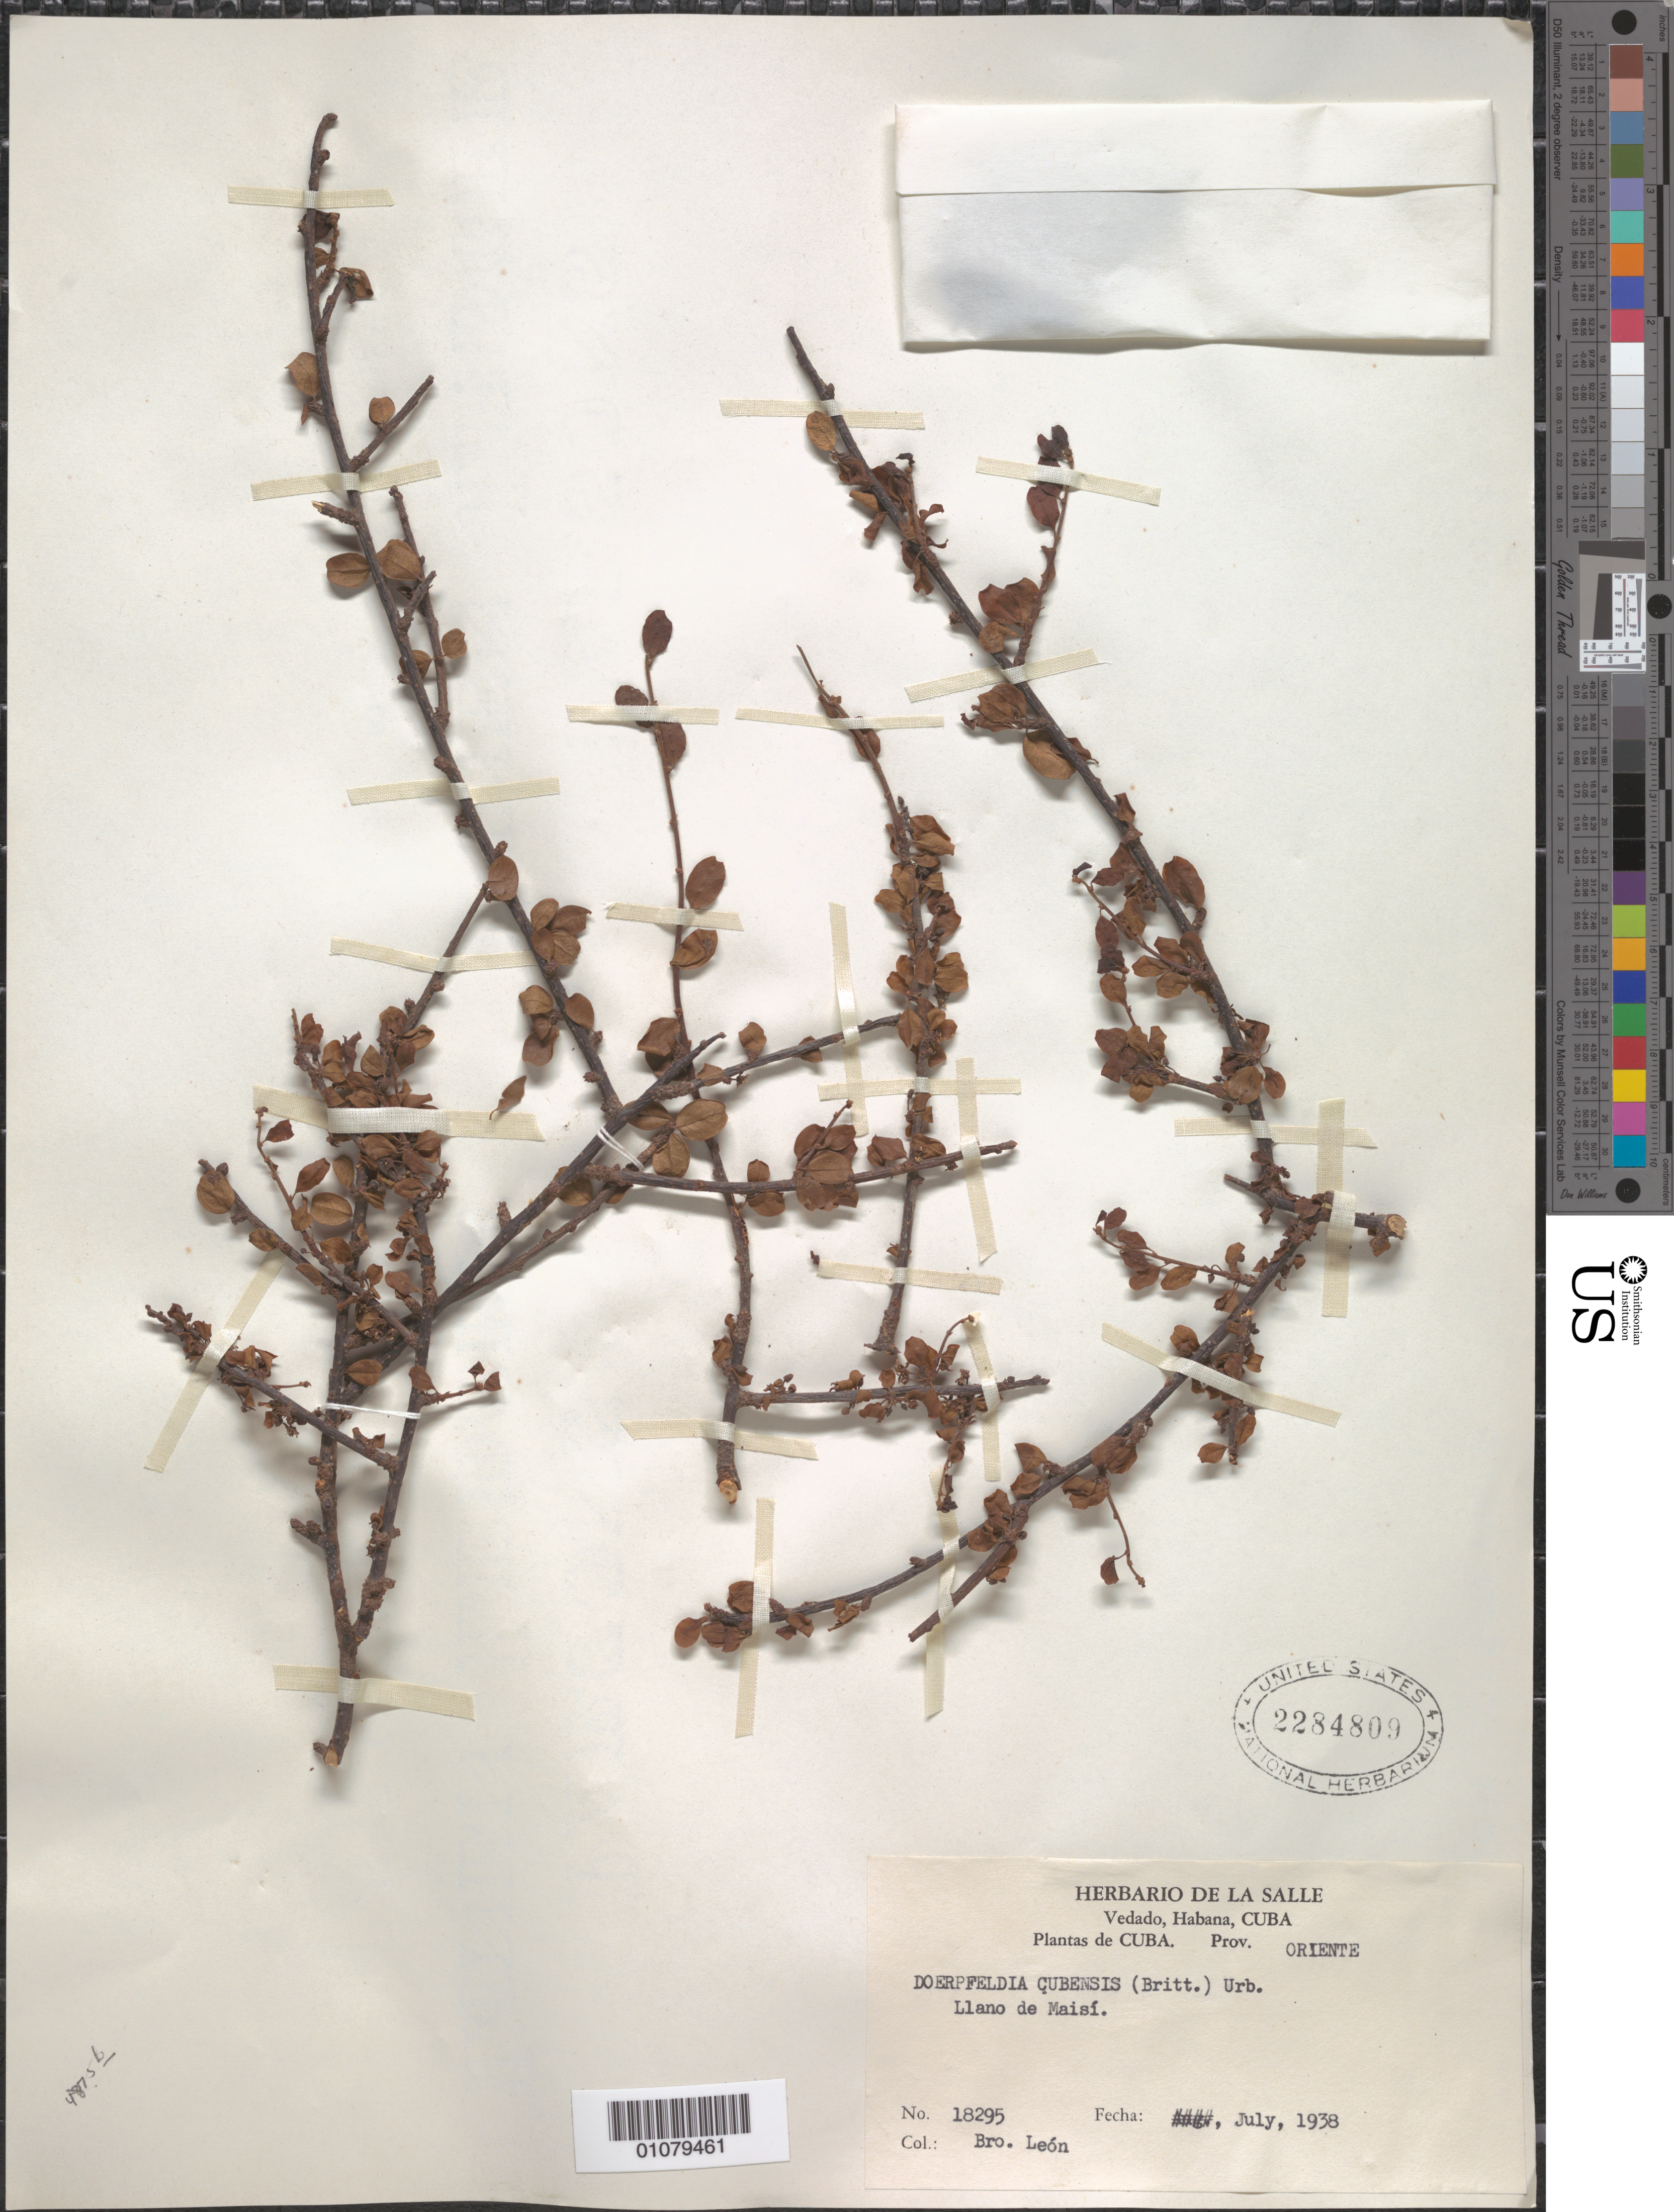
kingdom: Plantae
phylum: Tracheophyta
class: Magnoliopsida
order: Rosales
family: Rhamnaceae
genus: Doerpfeldia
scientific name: Doerpfeldia cubensis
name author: Urb.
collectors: Bro. León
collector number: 18295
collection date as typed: Jul 1938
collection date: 1938-07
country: Cuba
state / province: Guantánamo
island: Cuba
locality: Llano de Maisi Oriente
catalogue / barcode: US 2284809